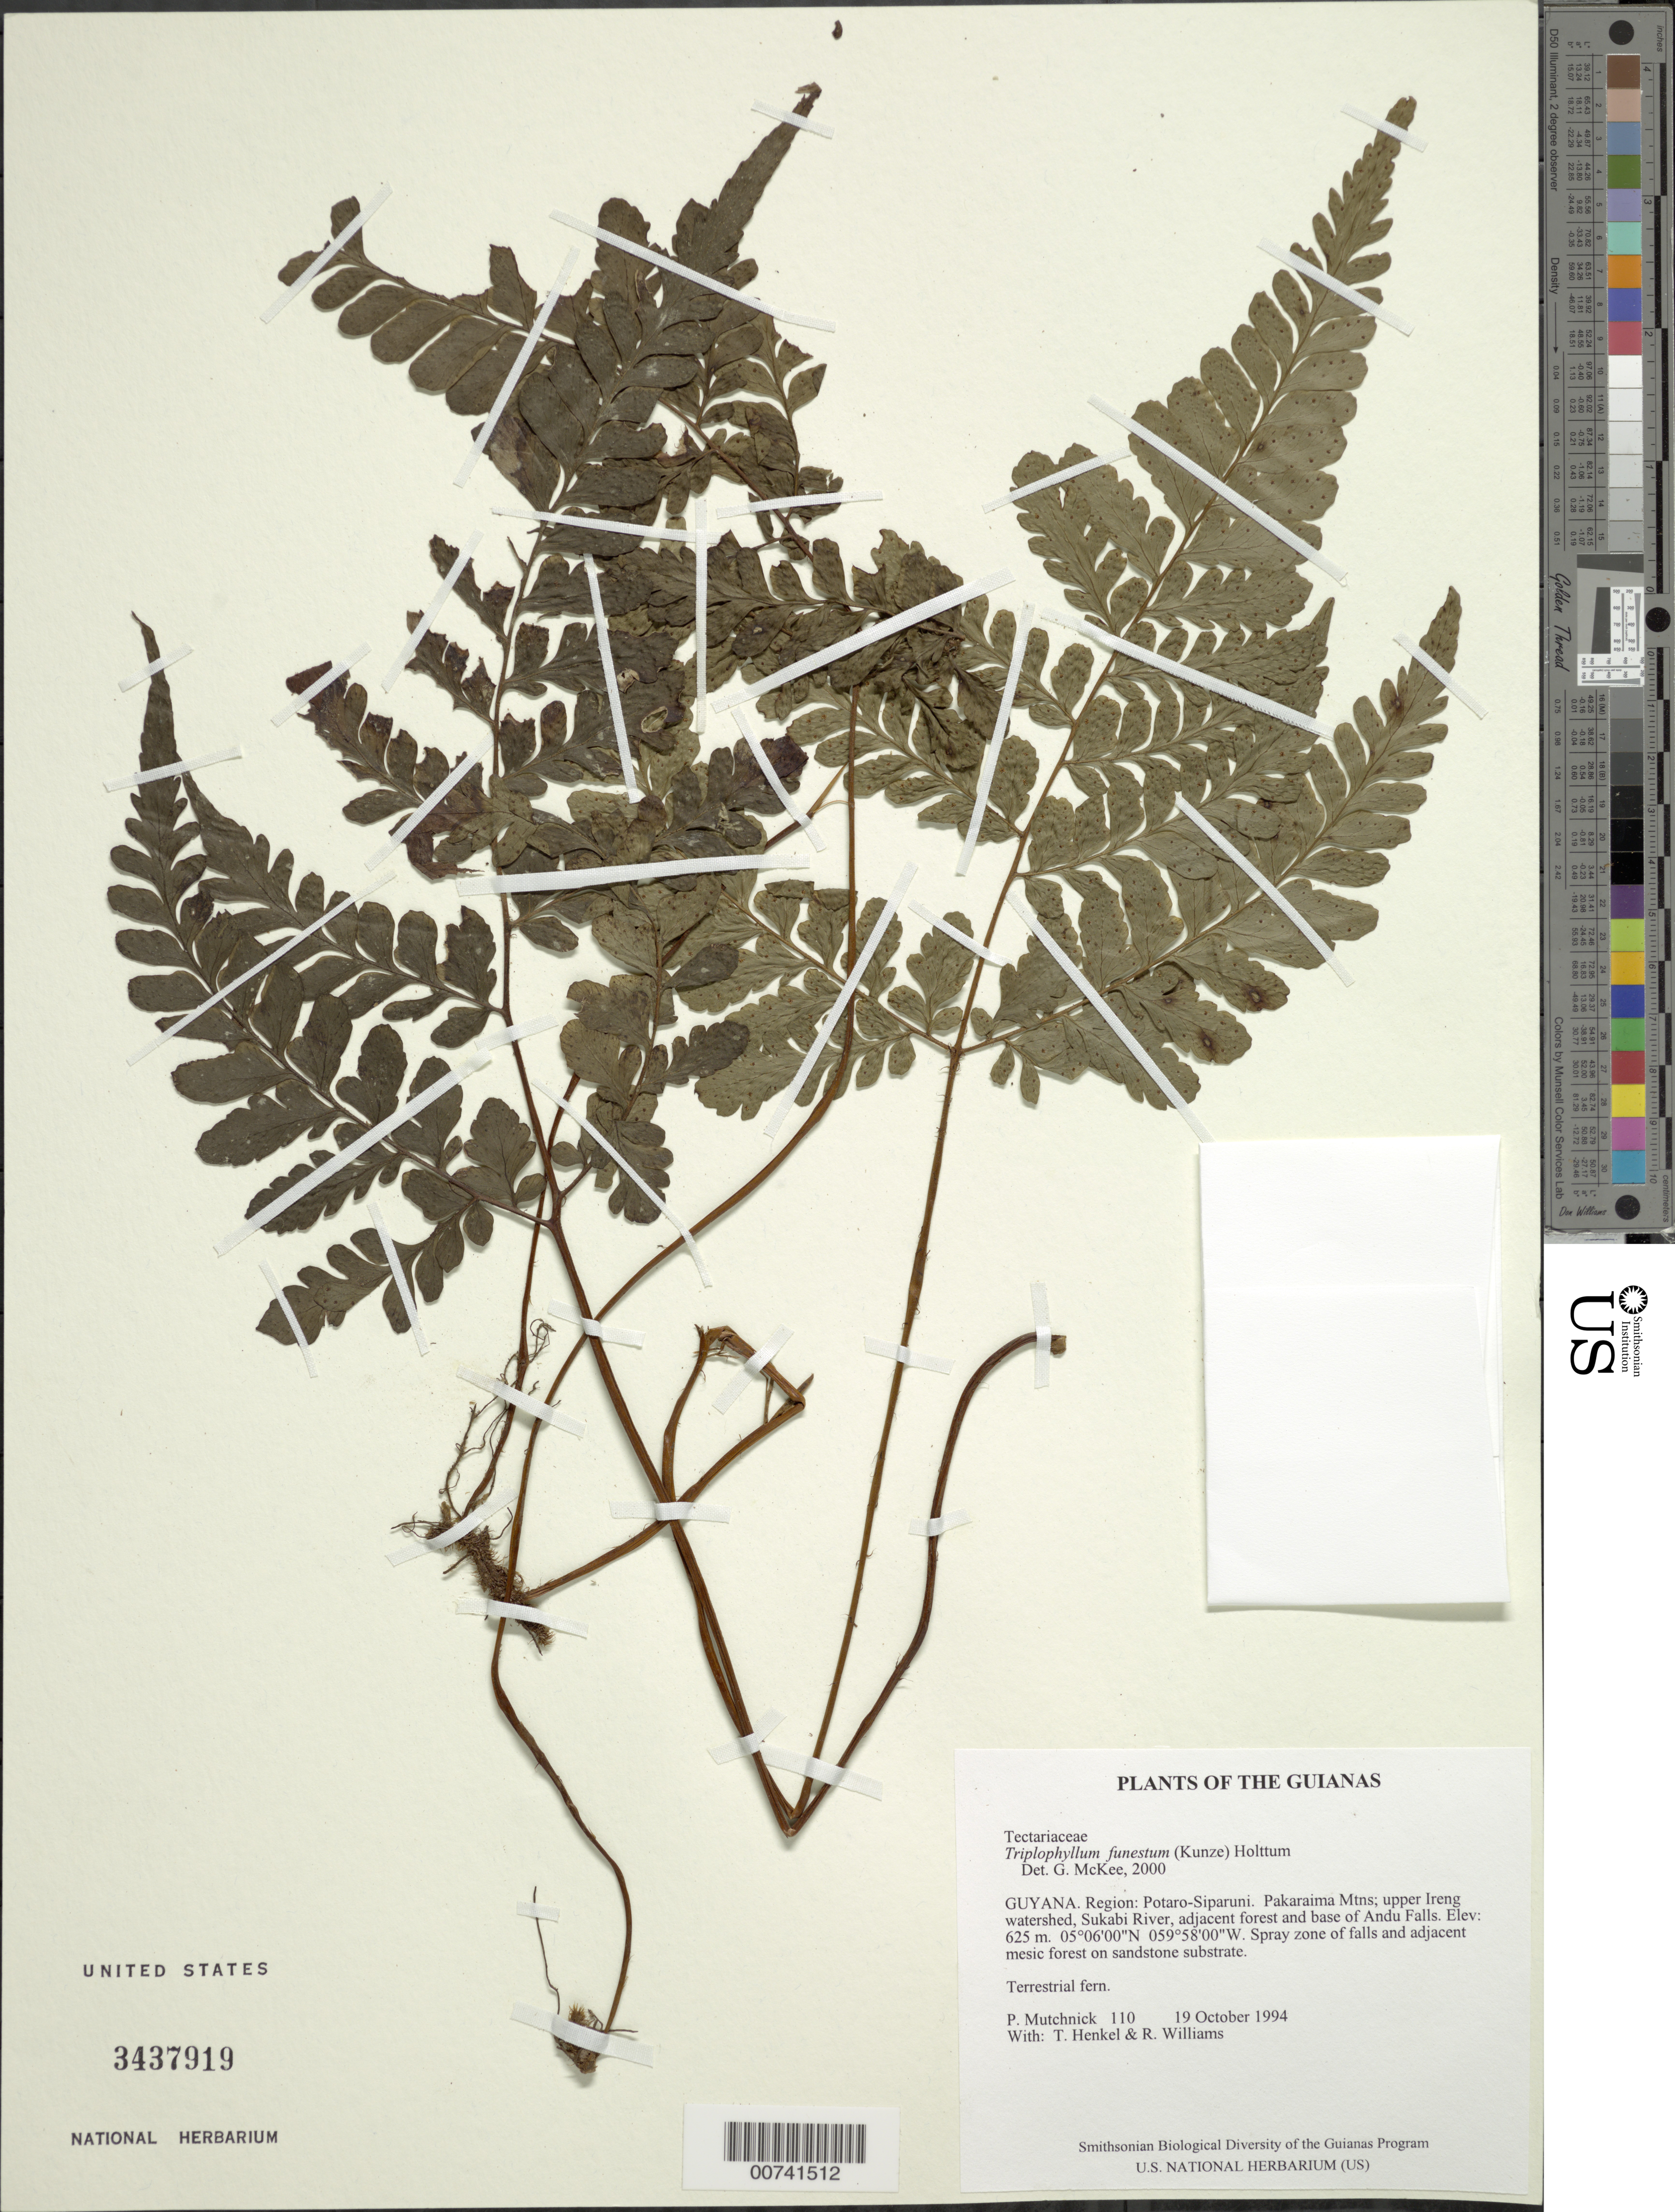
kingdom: Plantae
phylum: Tracheophyta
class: Polypodiopsida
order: Polypodiales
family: Tectariaceae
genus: Triplophyllum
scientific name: Triplophyllum funestum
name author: (Kunze) Holttum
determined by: McKee, G. S., (US), NMNH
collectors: P. Mutchnick, T. Henkel & R. Williams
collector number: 110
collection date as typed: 19 October 1994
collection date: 1994-10-19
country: Guyana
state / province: Potaro-Siparuni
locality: Pakaraima Mtns; upper Ireng watershed, Sukabi River, adjacent forest and base of Andu Falls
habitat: Spray zone of falls and adjacent mesic forest on sandstone substrate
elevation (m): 625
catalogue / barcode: US 3437919